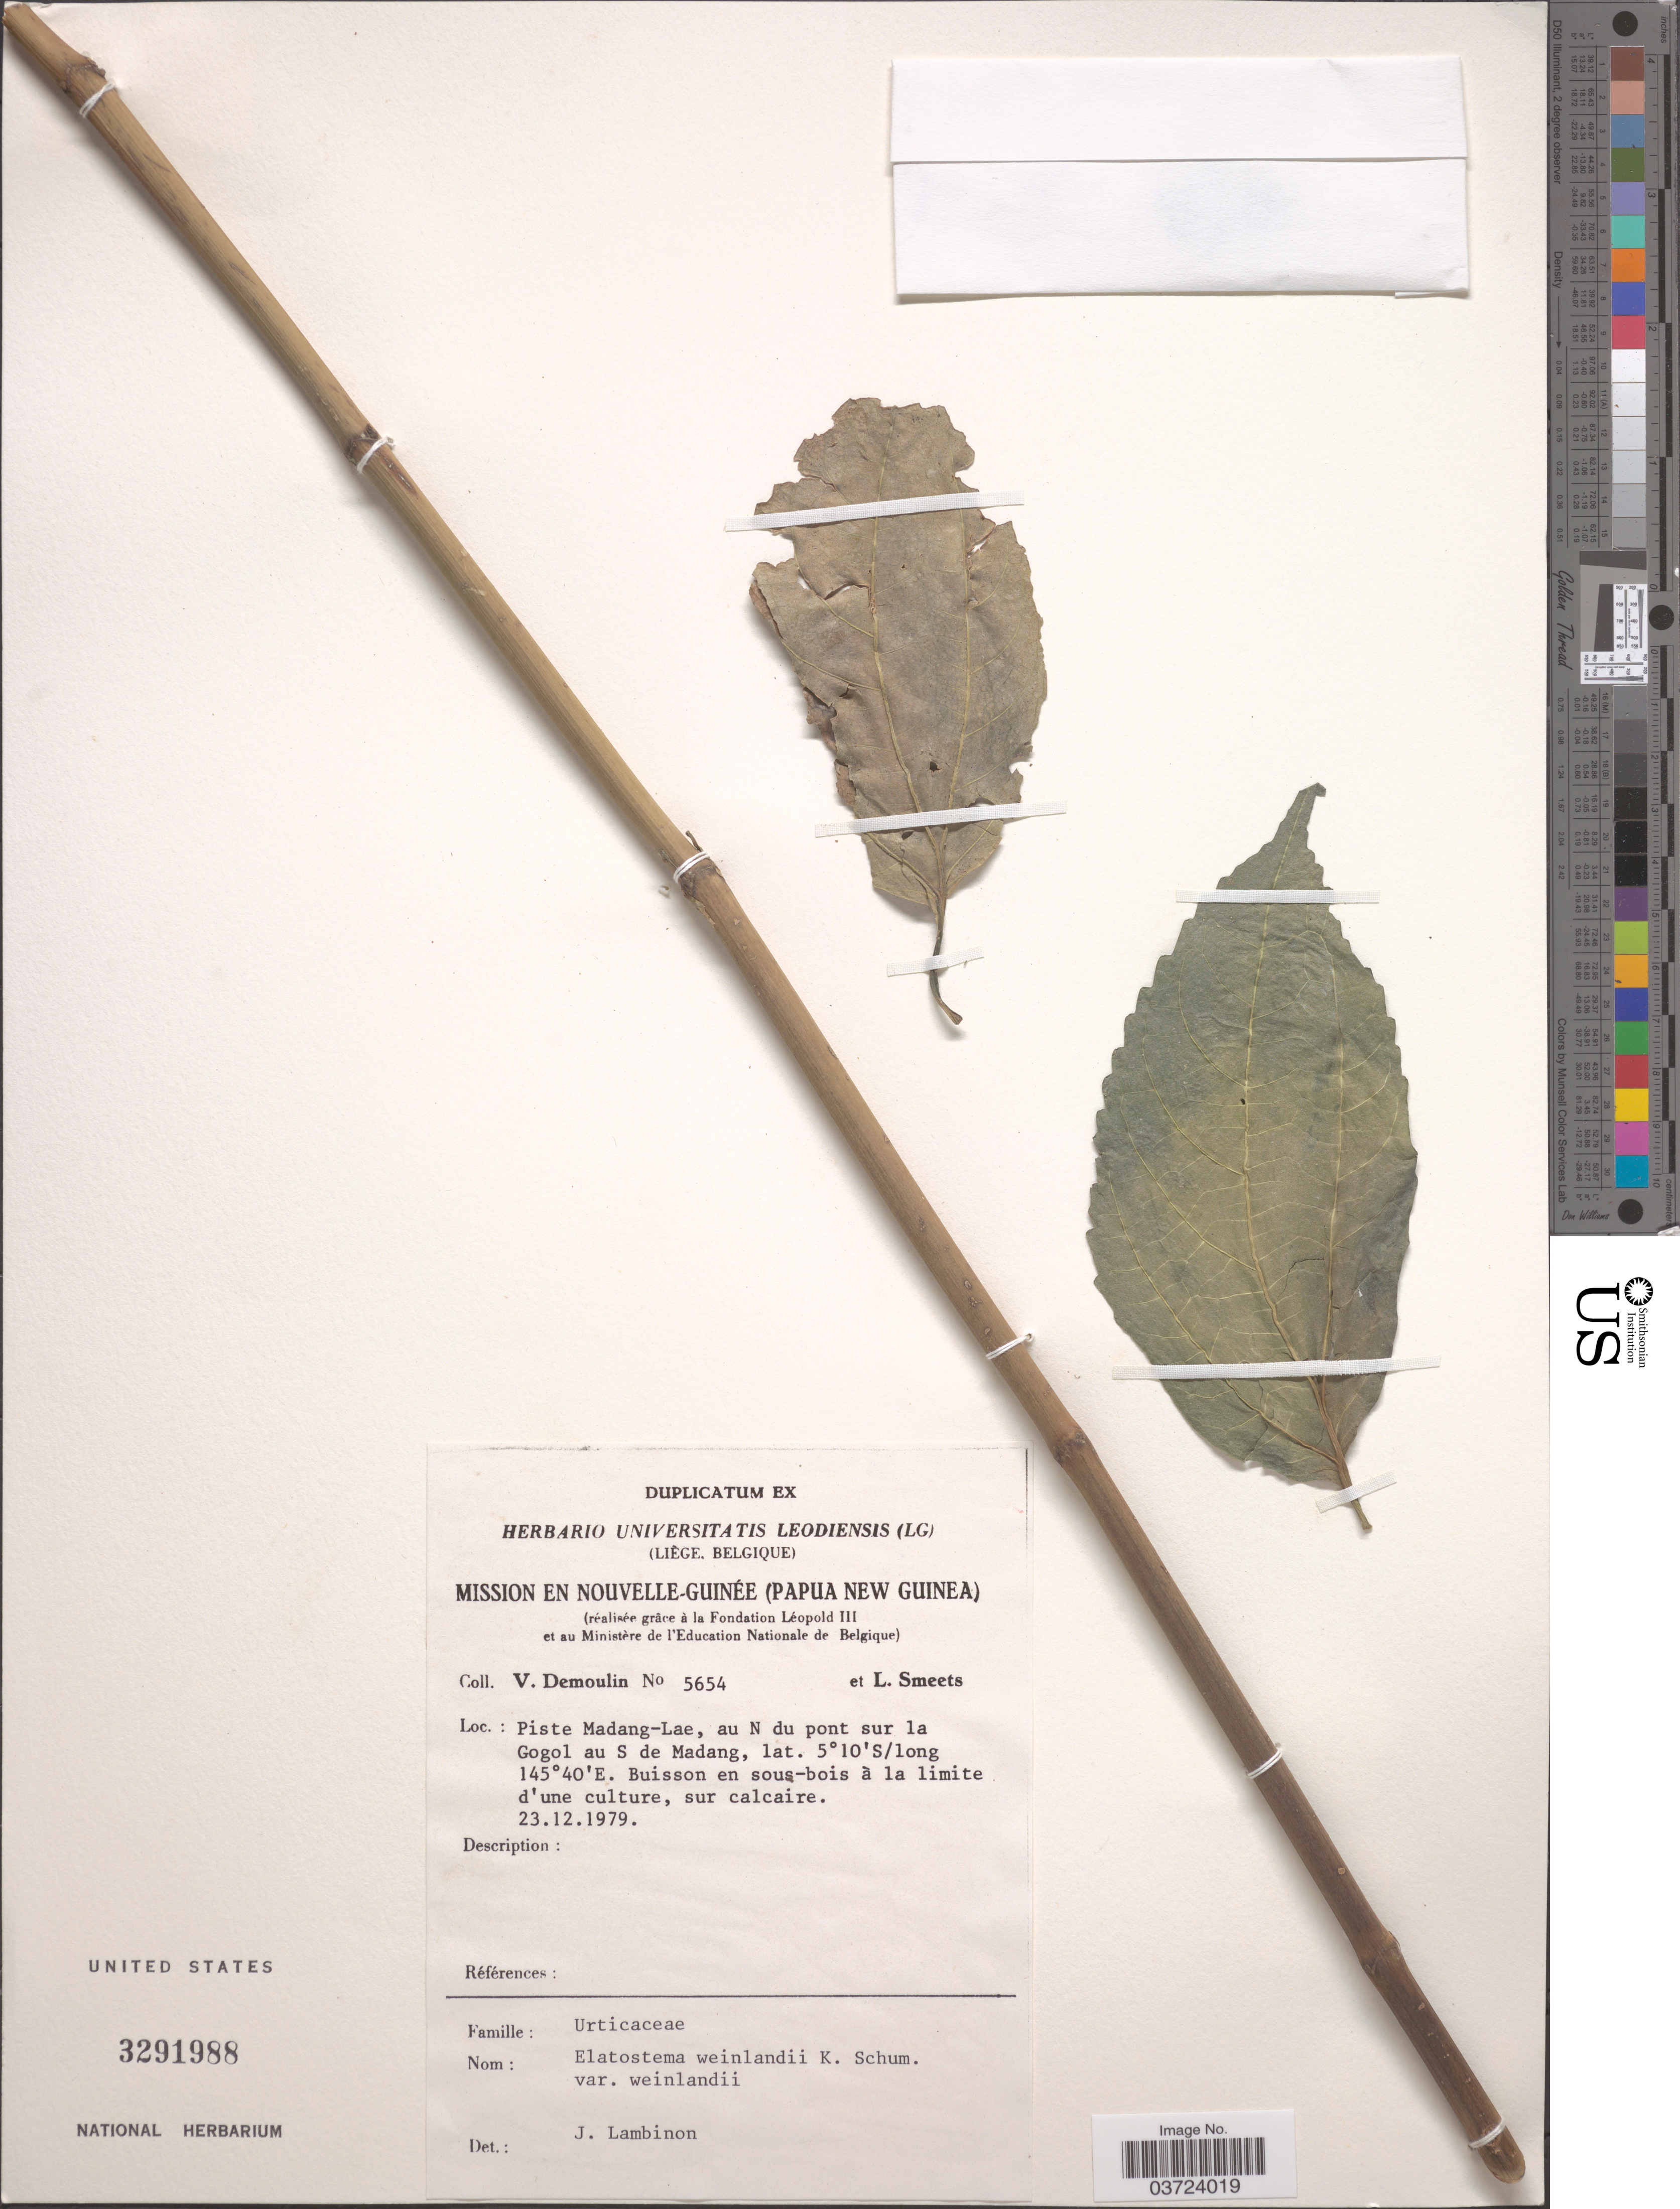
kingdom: Plantae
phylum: Tracheophyta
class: Magnoliopsida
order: Rosales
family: Urticaceae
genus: Elatostema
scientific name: Elatostema weinlandii var. weinlandii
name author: K. Schum.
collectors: V. Demoulin & L. Smeets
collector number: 5654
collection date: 1979-12-23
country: Papua New Guinea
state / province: Madang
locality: Nouvelle-Guinée (Papua New Guinea). Piste Madang-Lae, au N du pont sur la Gogol au S de Madang. Buisson en sous-bois à la limite d'une culture, sur calcaire.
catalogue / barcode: US 3291988